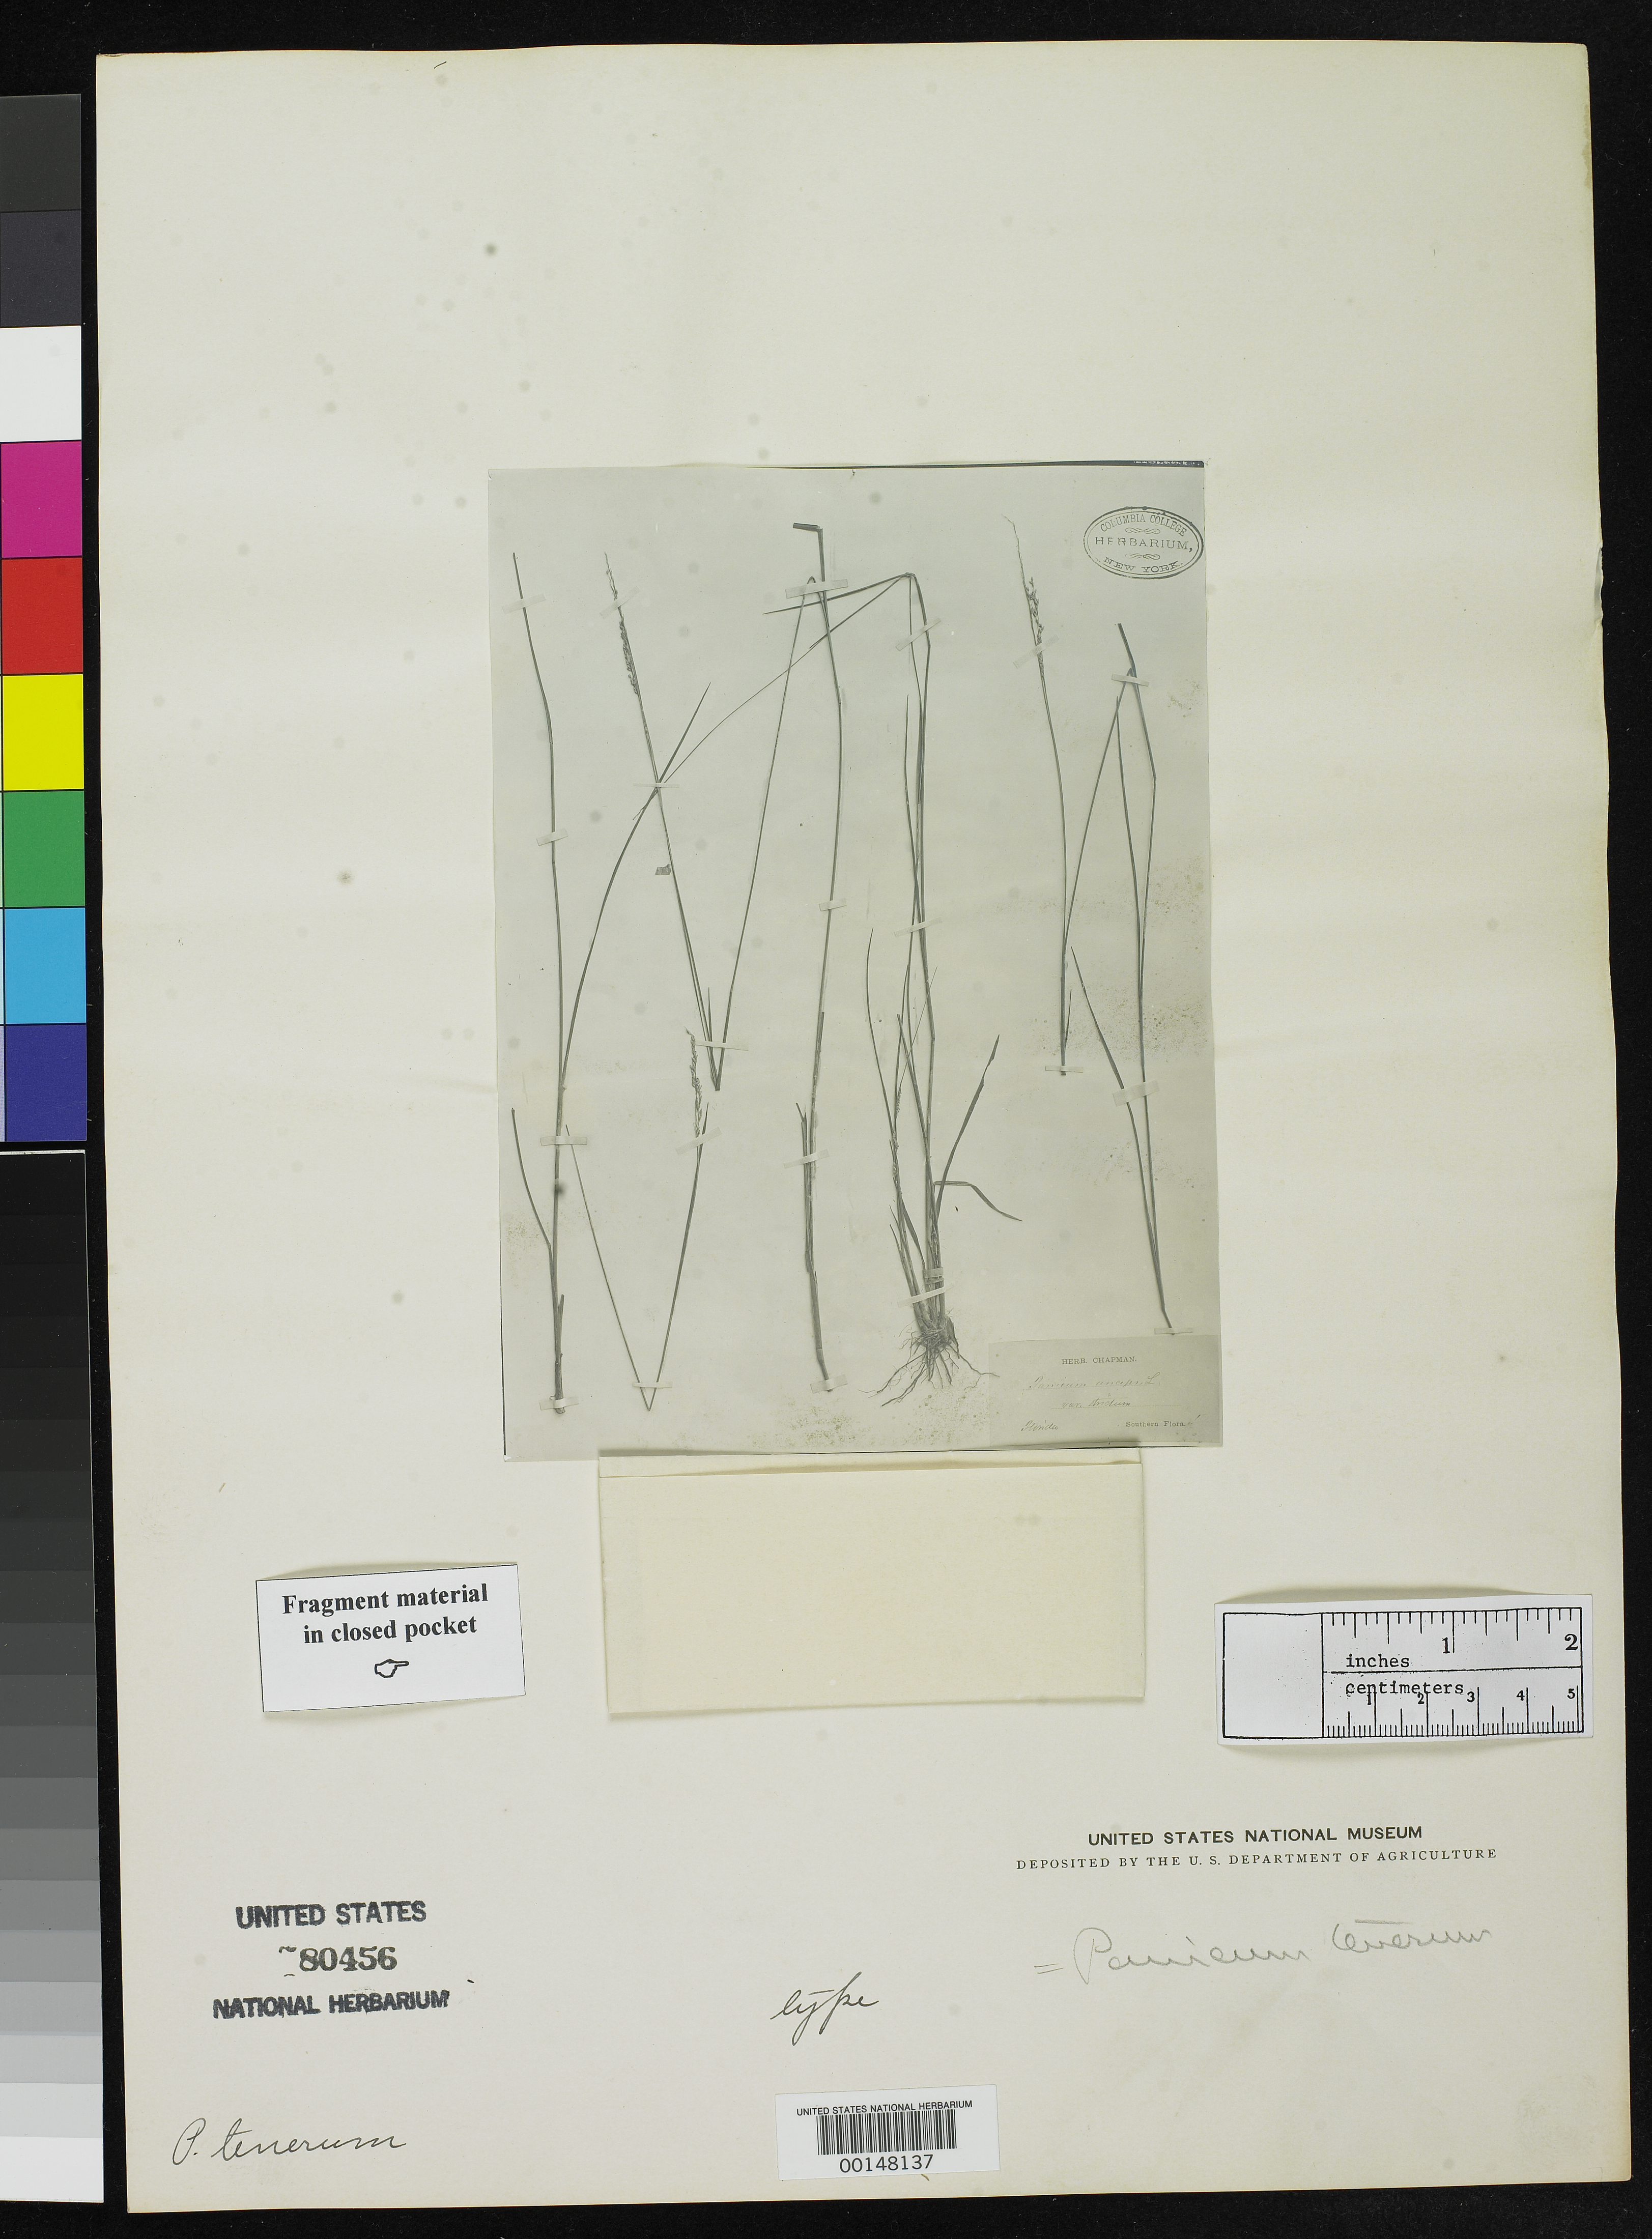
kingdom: Plantae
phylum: Tracheophyta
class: Liliopsida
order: Poales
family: Poaceae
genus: Panicum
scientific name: Panicum anceps var. strictum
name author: Chapm.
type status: Type Fragment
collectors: A. W. Chapman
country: United States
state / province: Florida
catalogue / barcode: US 80456